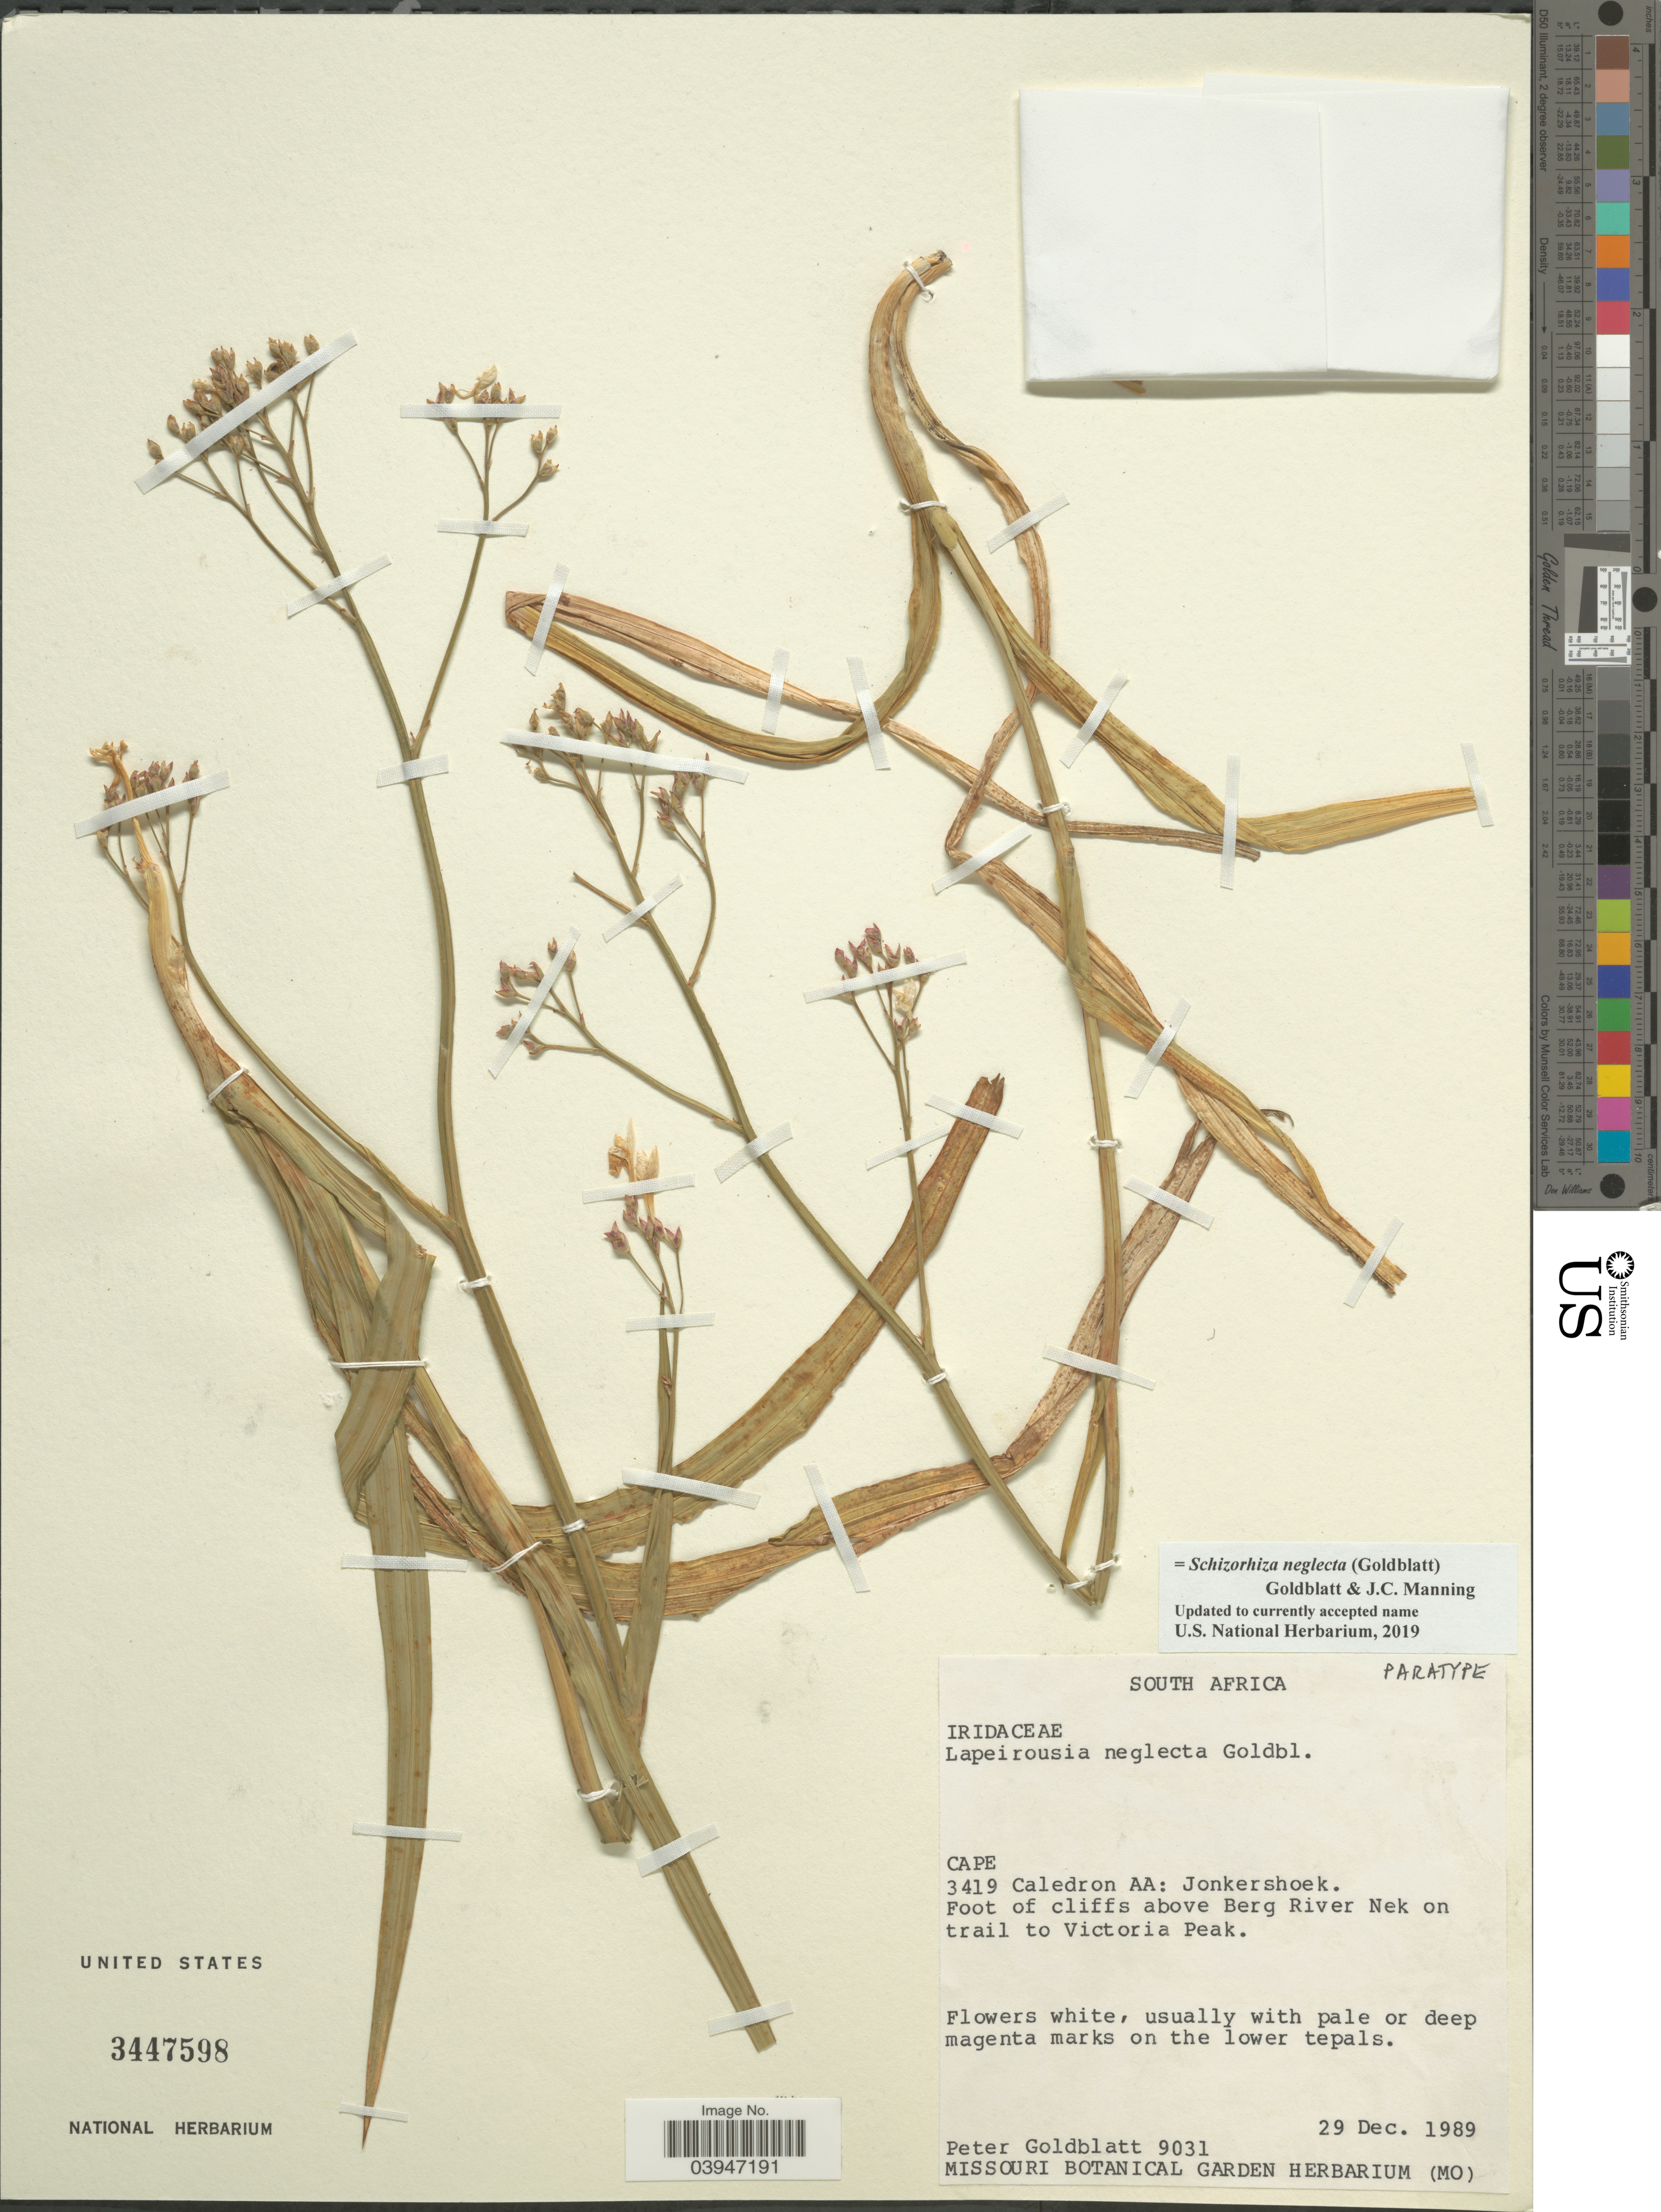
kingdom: Plantae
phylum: Tracheophyta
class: Liliopsida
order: Asparagales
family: Iridaceae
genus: Schizorhiza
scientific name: Schizorhiza sp.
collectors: P. Goldblatt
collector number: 9031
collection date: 1989-12-29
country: South Africa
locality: Cape. 3419 Caledron AA: Jonkershoek. Foot of cliffs above Berg River Nek on trail to Victoria Peak.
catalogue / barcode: US 3447598